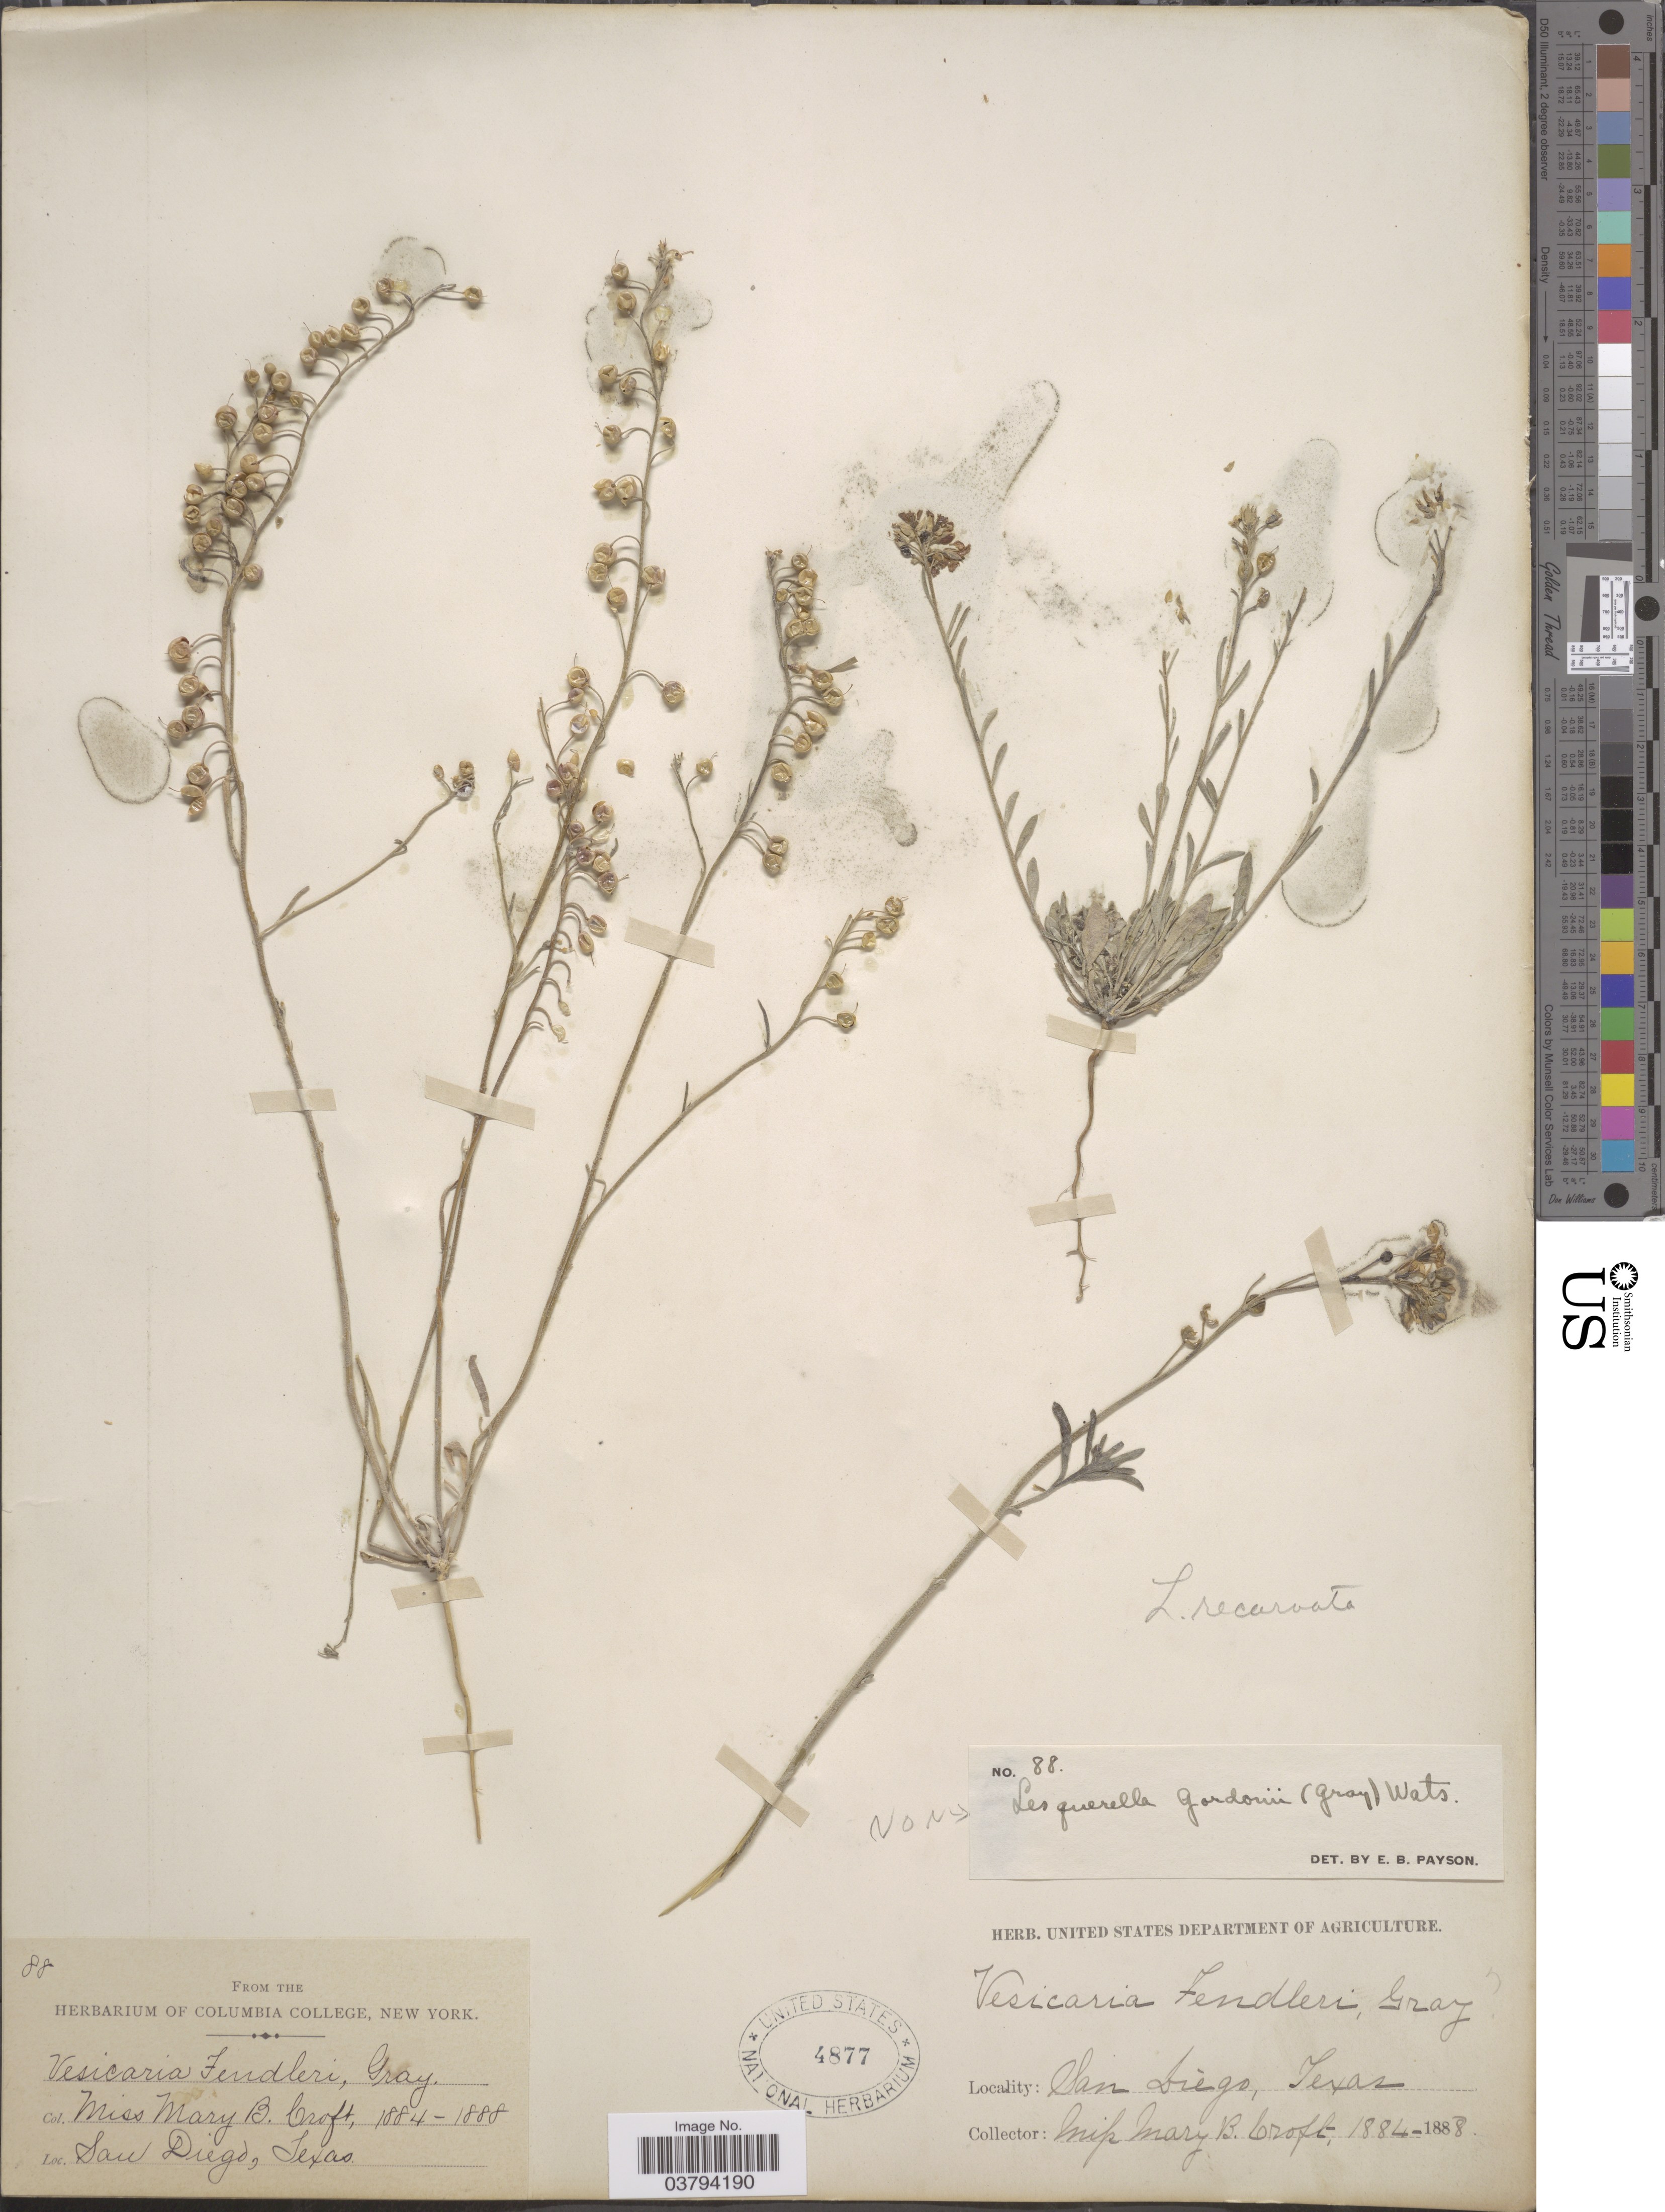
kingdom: Plantae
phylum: Tracheophyta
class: Magnoliopsida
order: Brassicales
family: Brassicaceae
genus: Lesquerella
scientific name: Lesquerella recurvata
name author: (Englem. ex A. Gray) S. Watson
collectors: M. Croft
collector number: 88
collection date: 1884/1888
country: United States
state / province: Texas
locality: San Diego.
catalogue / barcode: US 4877